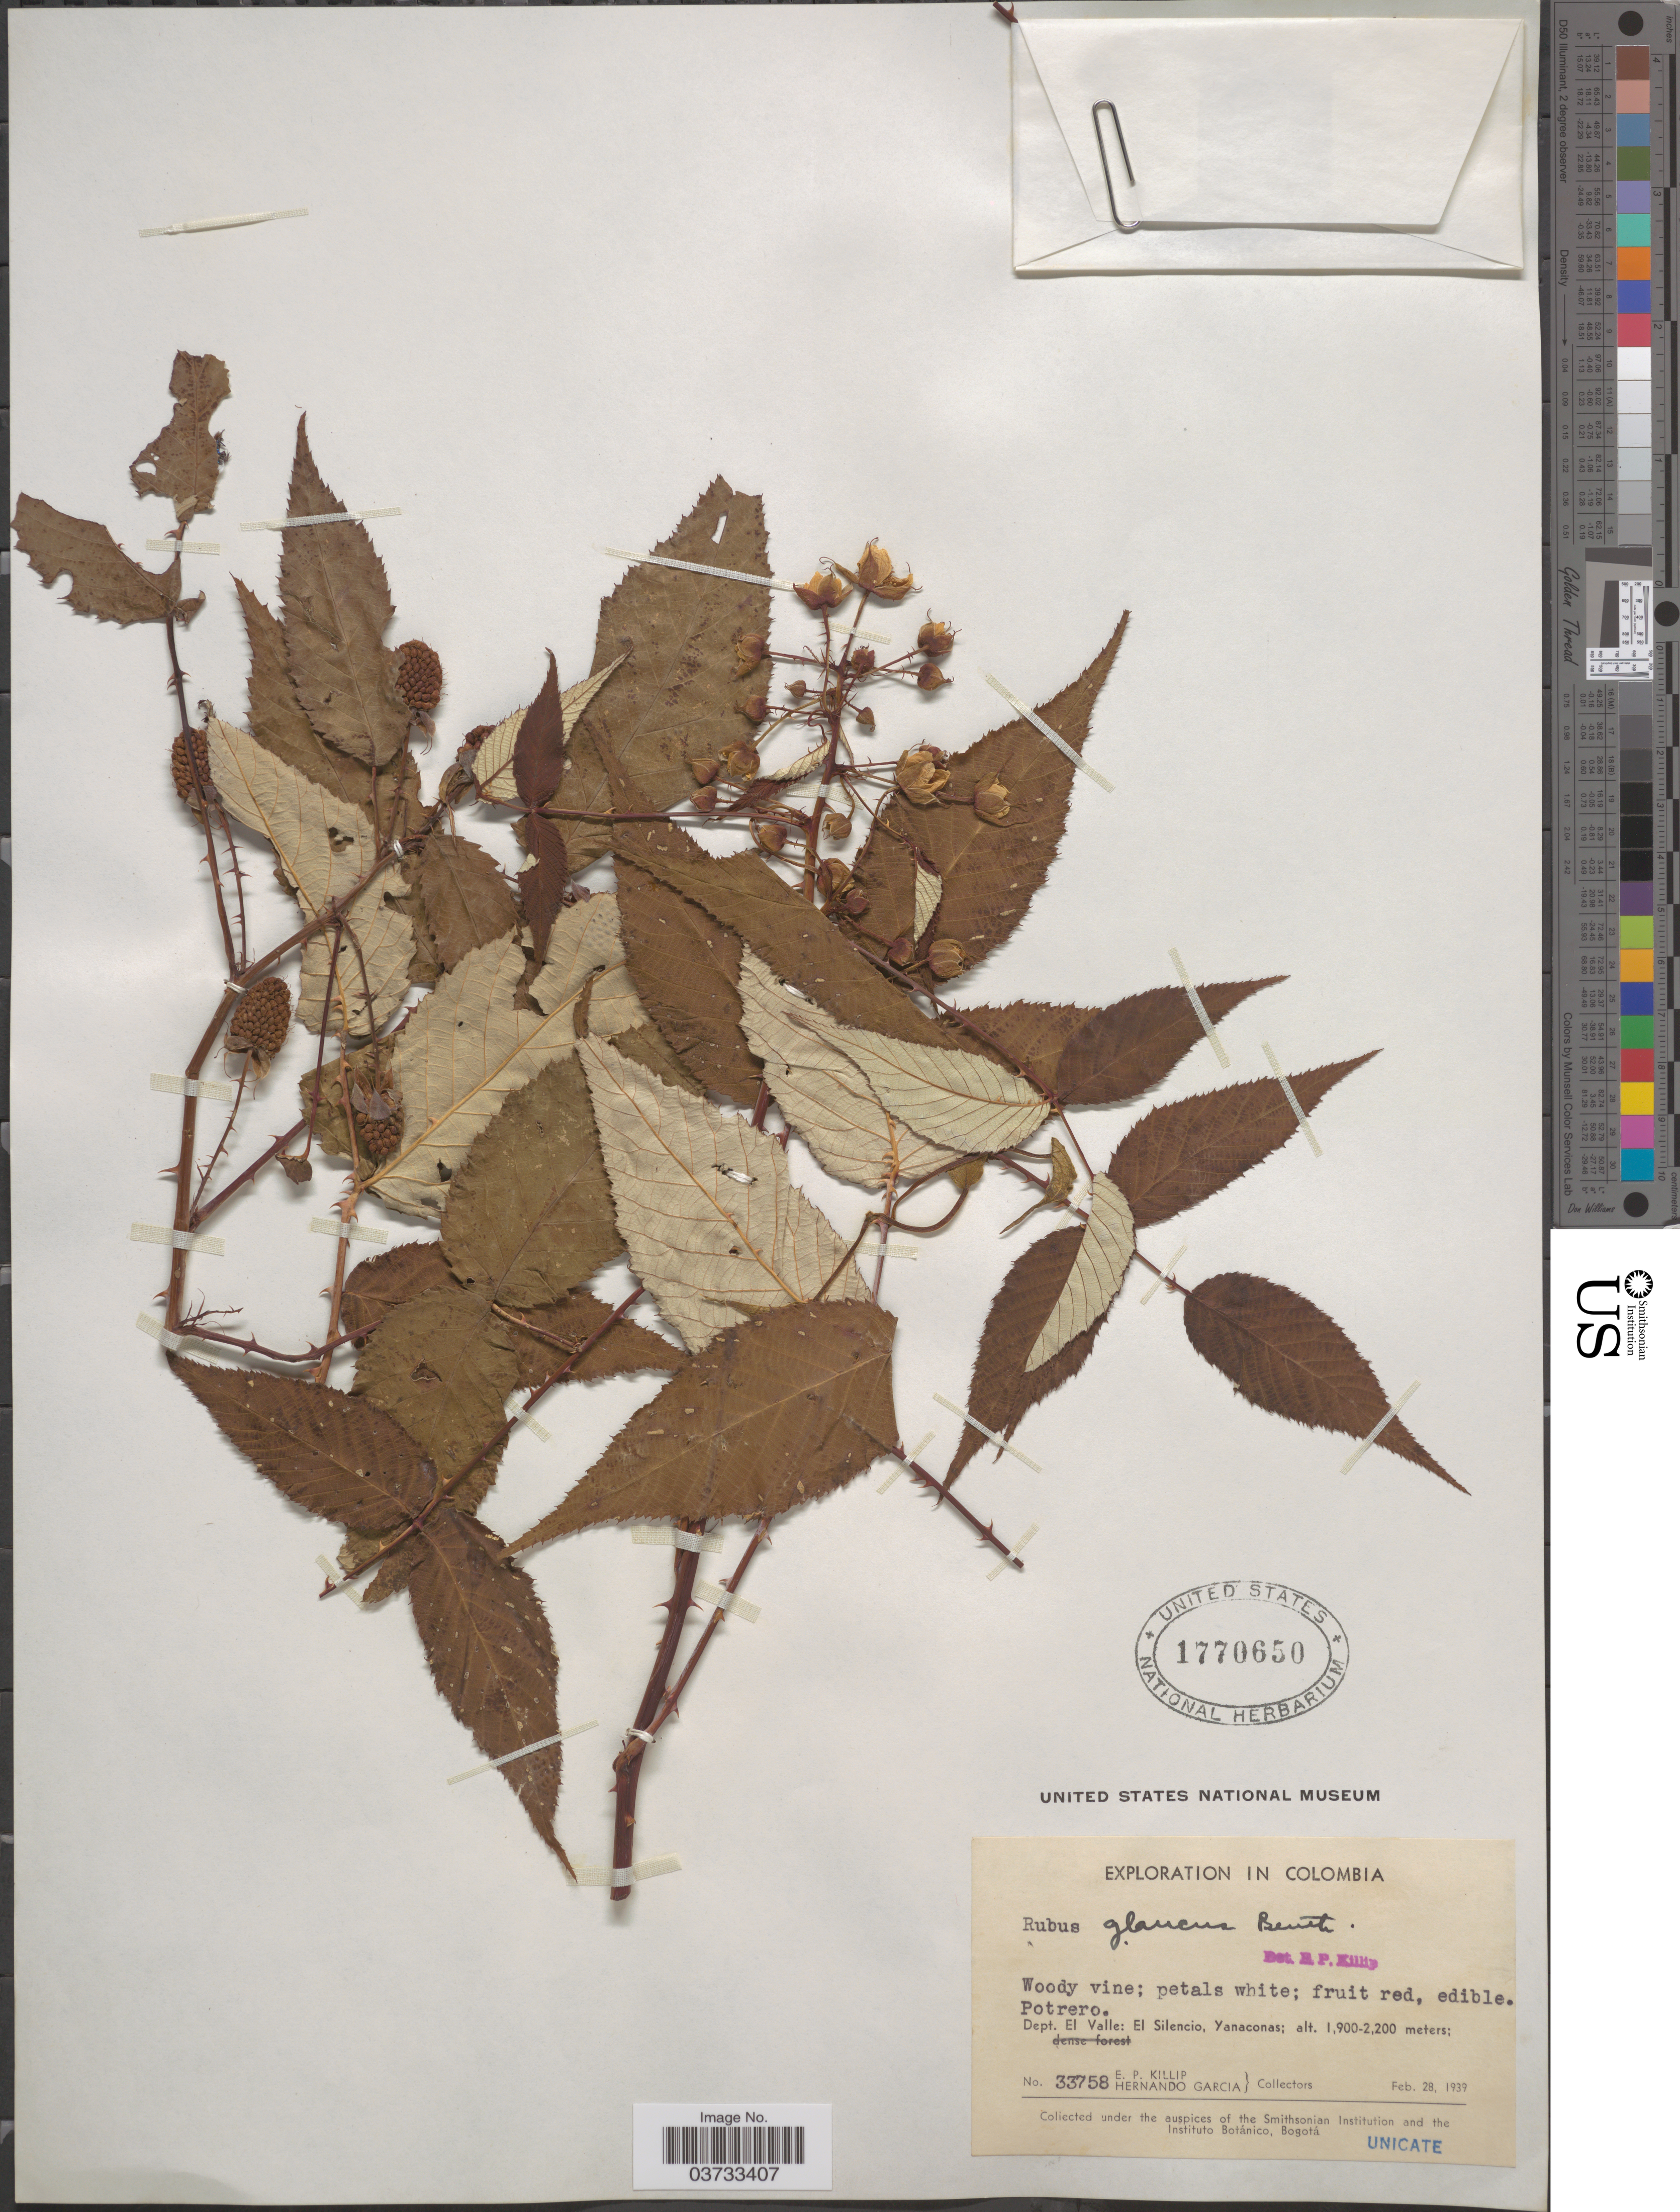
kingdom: Plantae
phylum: Tracheophyta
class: Magnoliopsida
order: Rosales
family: Rosaceae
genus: Rubus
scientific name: Rubus glaucus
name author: Benth.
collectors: E. P. Killip & H. Garcia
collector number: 33758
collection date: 1939-02-28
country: Colombia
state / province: Valle del Cauca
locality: Dept. El Valle: El Silencio, Yanaconas.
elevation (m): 1900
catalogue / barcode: US 1770650